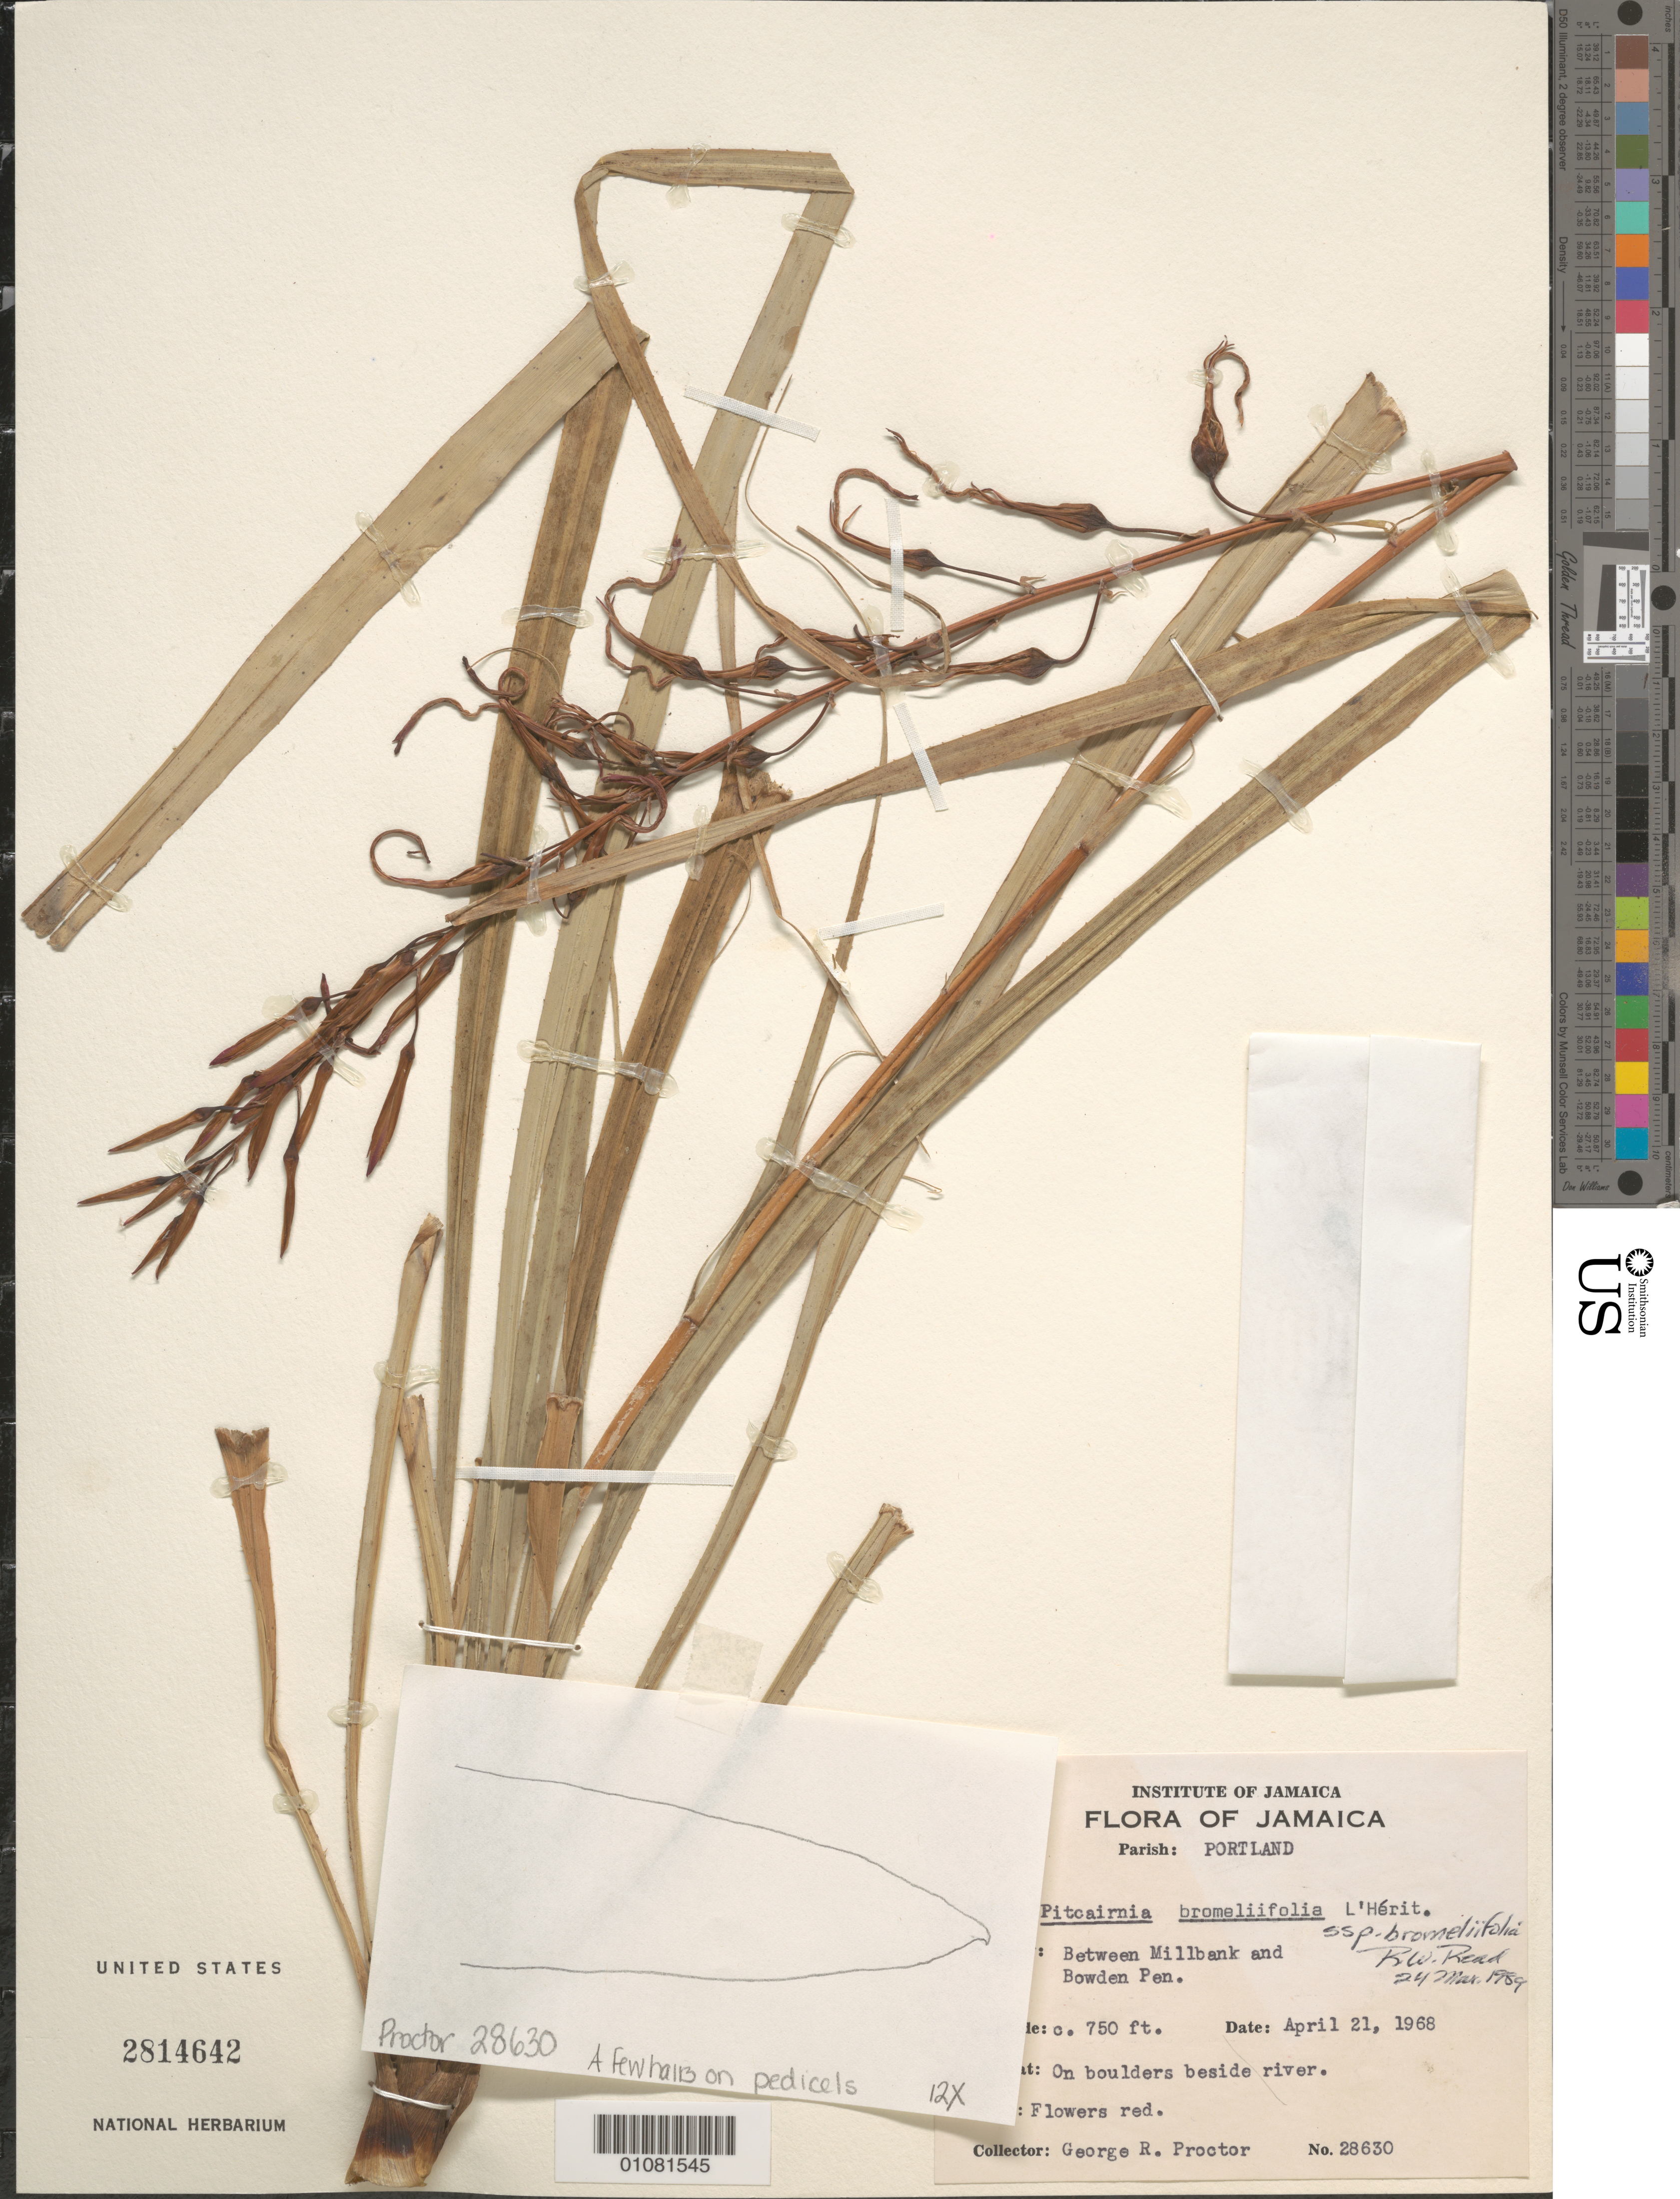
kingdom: Plantae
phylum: Tracheophyta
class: Liliopsida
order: Poales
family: Bromeliaceae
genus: Pitcairnia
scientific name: Pitcairnia bromeliifolia var. bromeliifolia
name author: L'Hér.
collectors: G. R. Proctor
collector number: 28630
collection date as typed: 21 Apr 1968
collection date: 1968-04-21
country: Jamaica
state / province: Portland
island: Jamaica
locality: On boulders beside river.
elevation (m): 229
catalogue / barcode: US 2814642